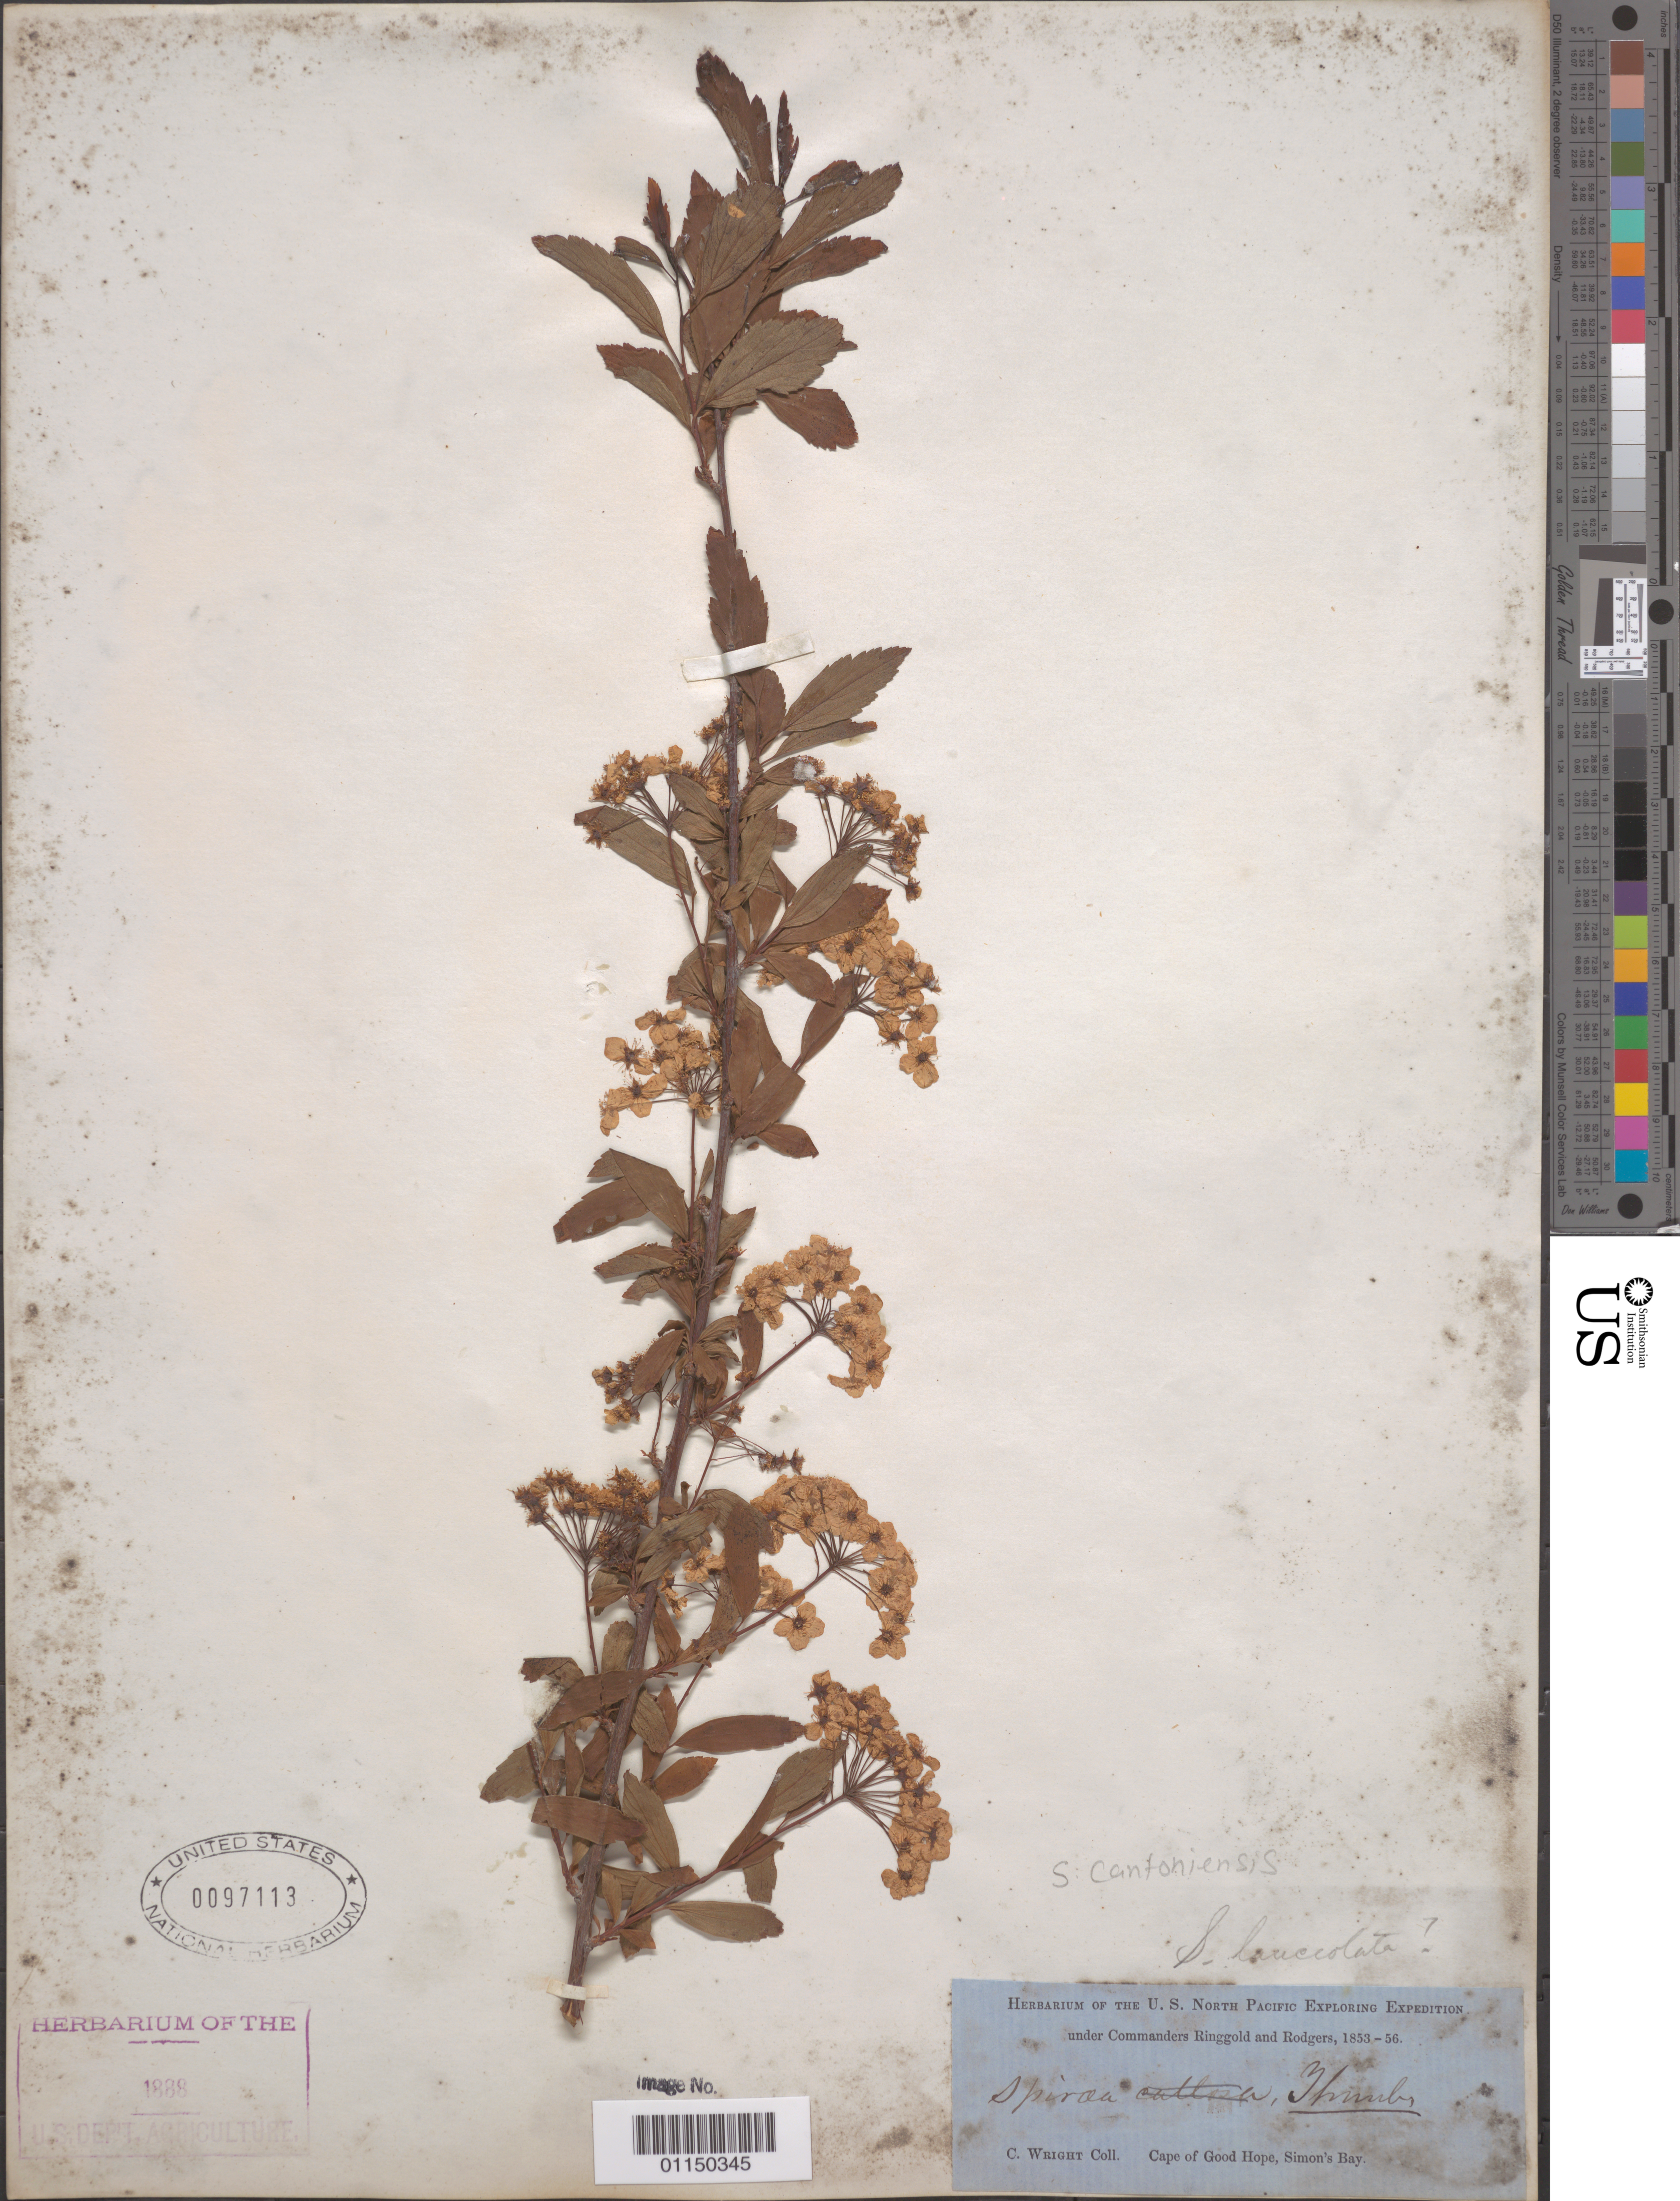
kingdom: Plantae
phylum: Tracheophyta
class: Magnoliopsida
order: Rosales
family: Rosaceae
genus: Spiraea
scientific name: Spiraea cantoniensis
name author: Lour.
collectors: C. Wright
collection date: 1853/1856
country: South Africa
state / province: Western Cape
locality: Cape of Good Hope, Simon's Bay.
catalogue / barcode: US 97113